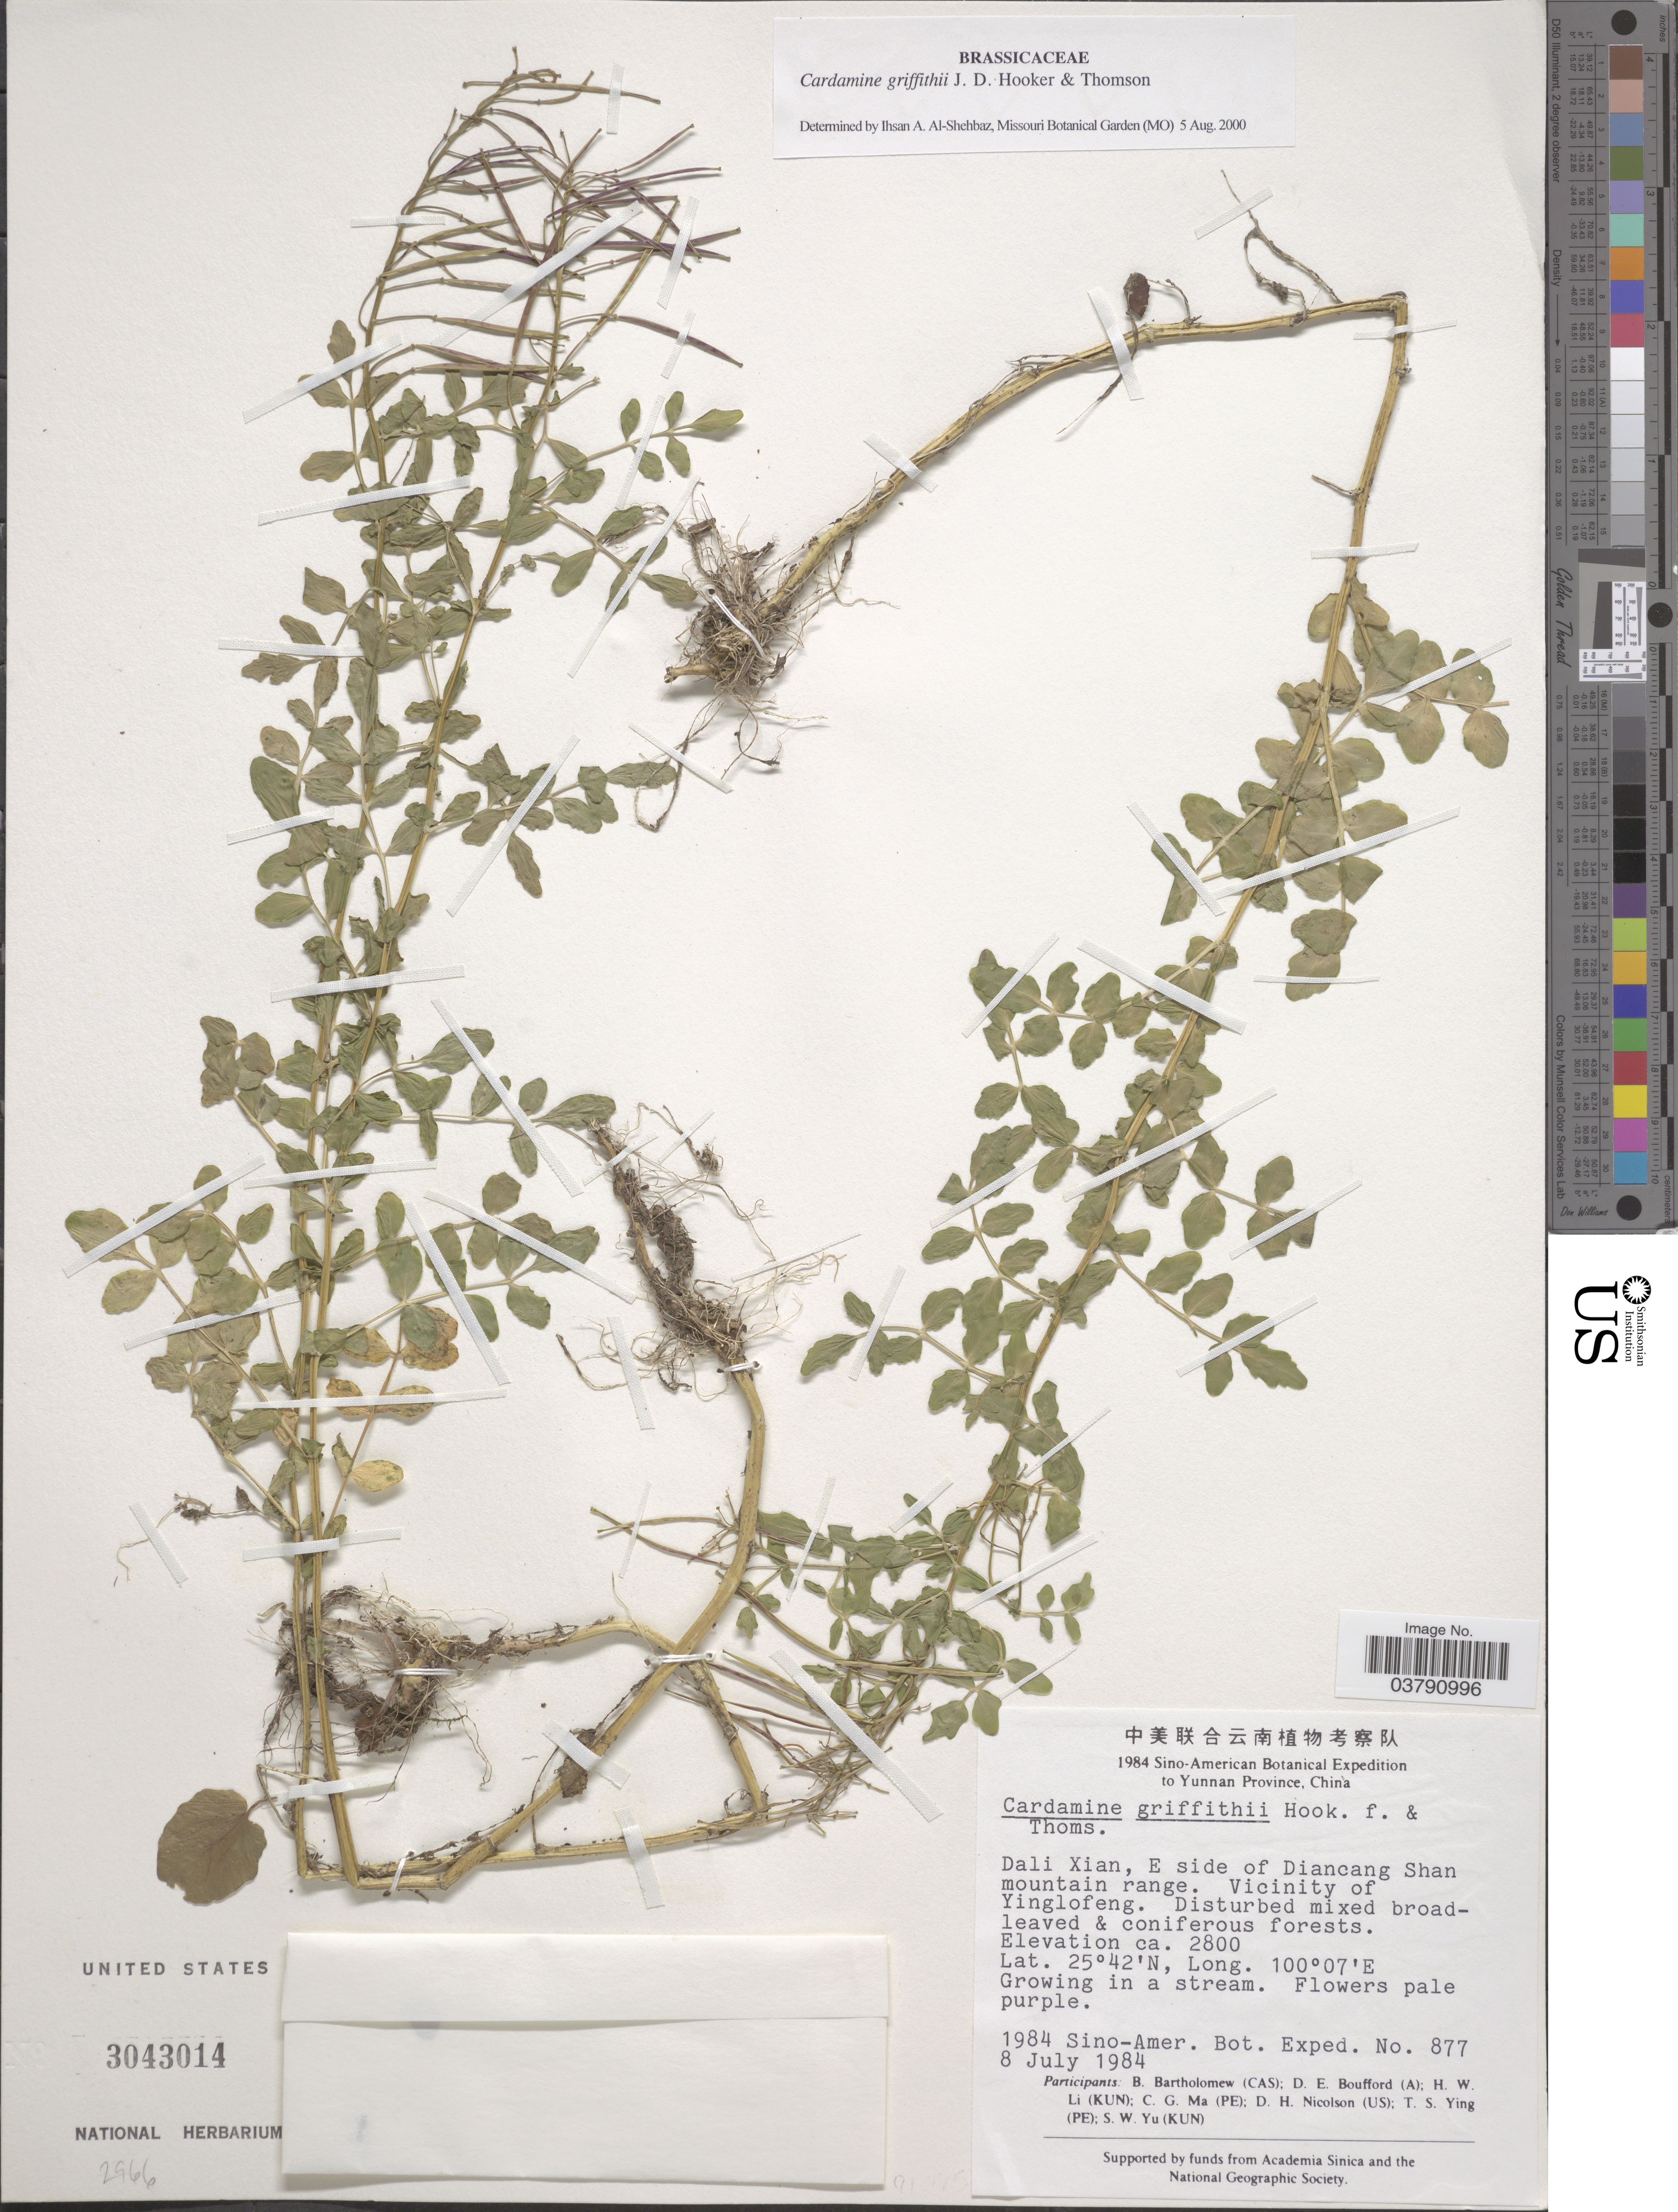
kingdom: Plantae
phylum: Tracheophyta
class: Magnoliopsida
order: Brassicales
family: Brassicaceae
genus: Cardamine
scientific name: Cardamine griffithii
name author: (Thomson) Hook. f.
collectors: B. Bartholomew, D. E. Boufford, H. W. Li, C. Ma & et al.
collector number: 877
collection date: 1984-07-08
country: China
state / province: Yunnan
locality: Dali Xian, E side of Diancang Shan mountain range. Vicinity of Yinglofeng.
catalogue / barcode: US 3043014